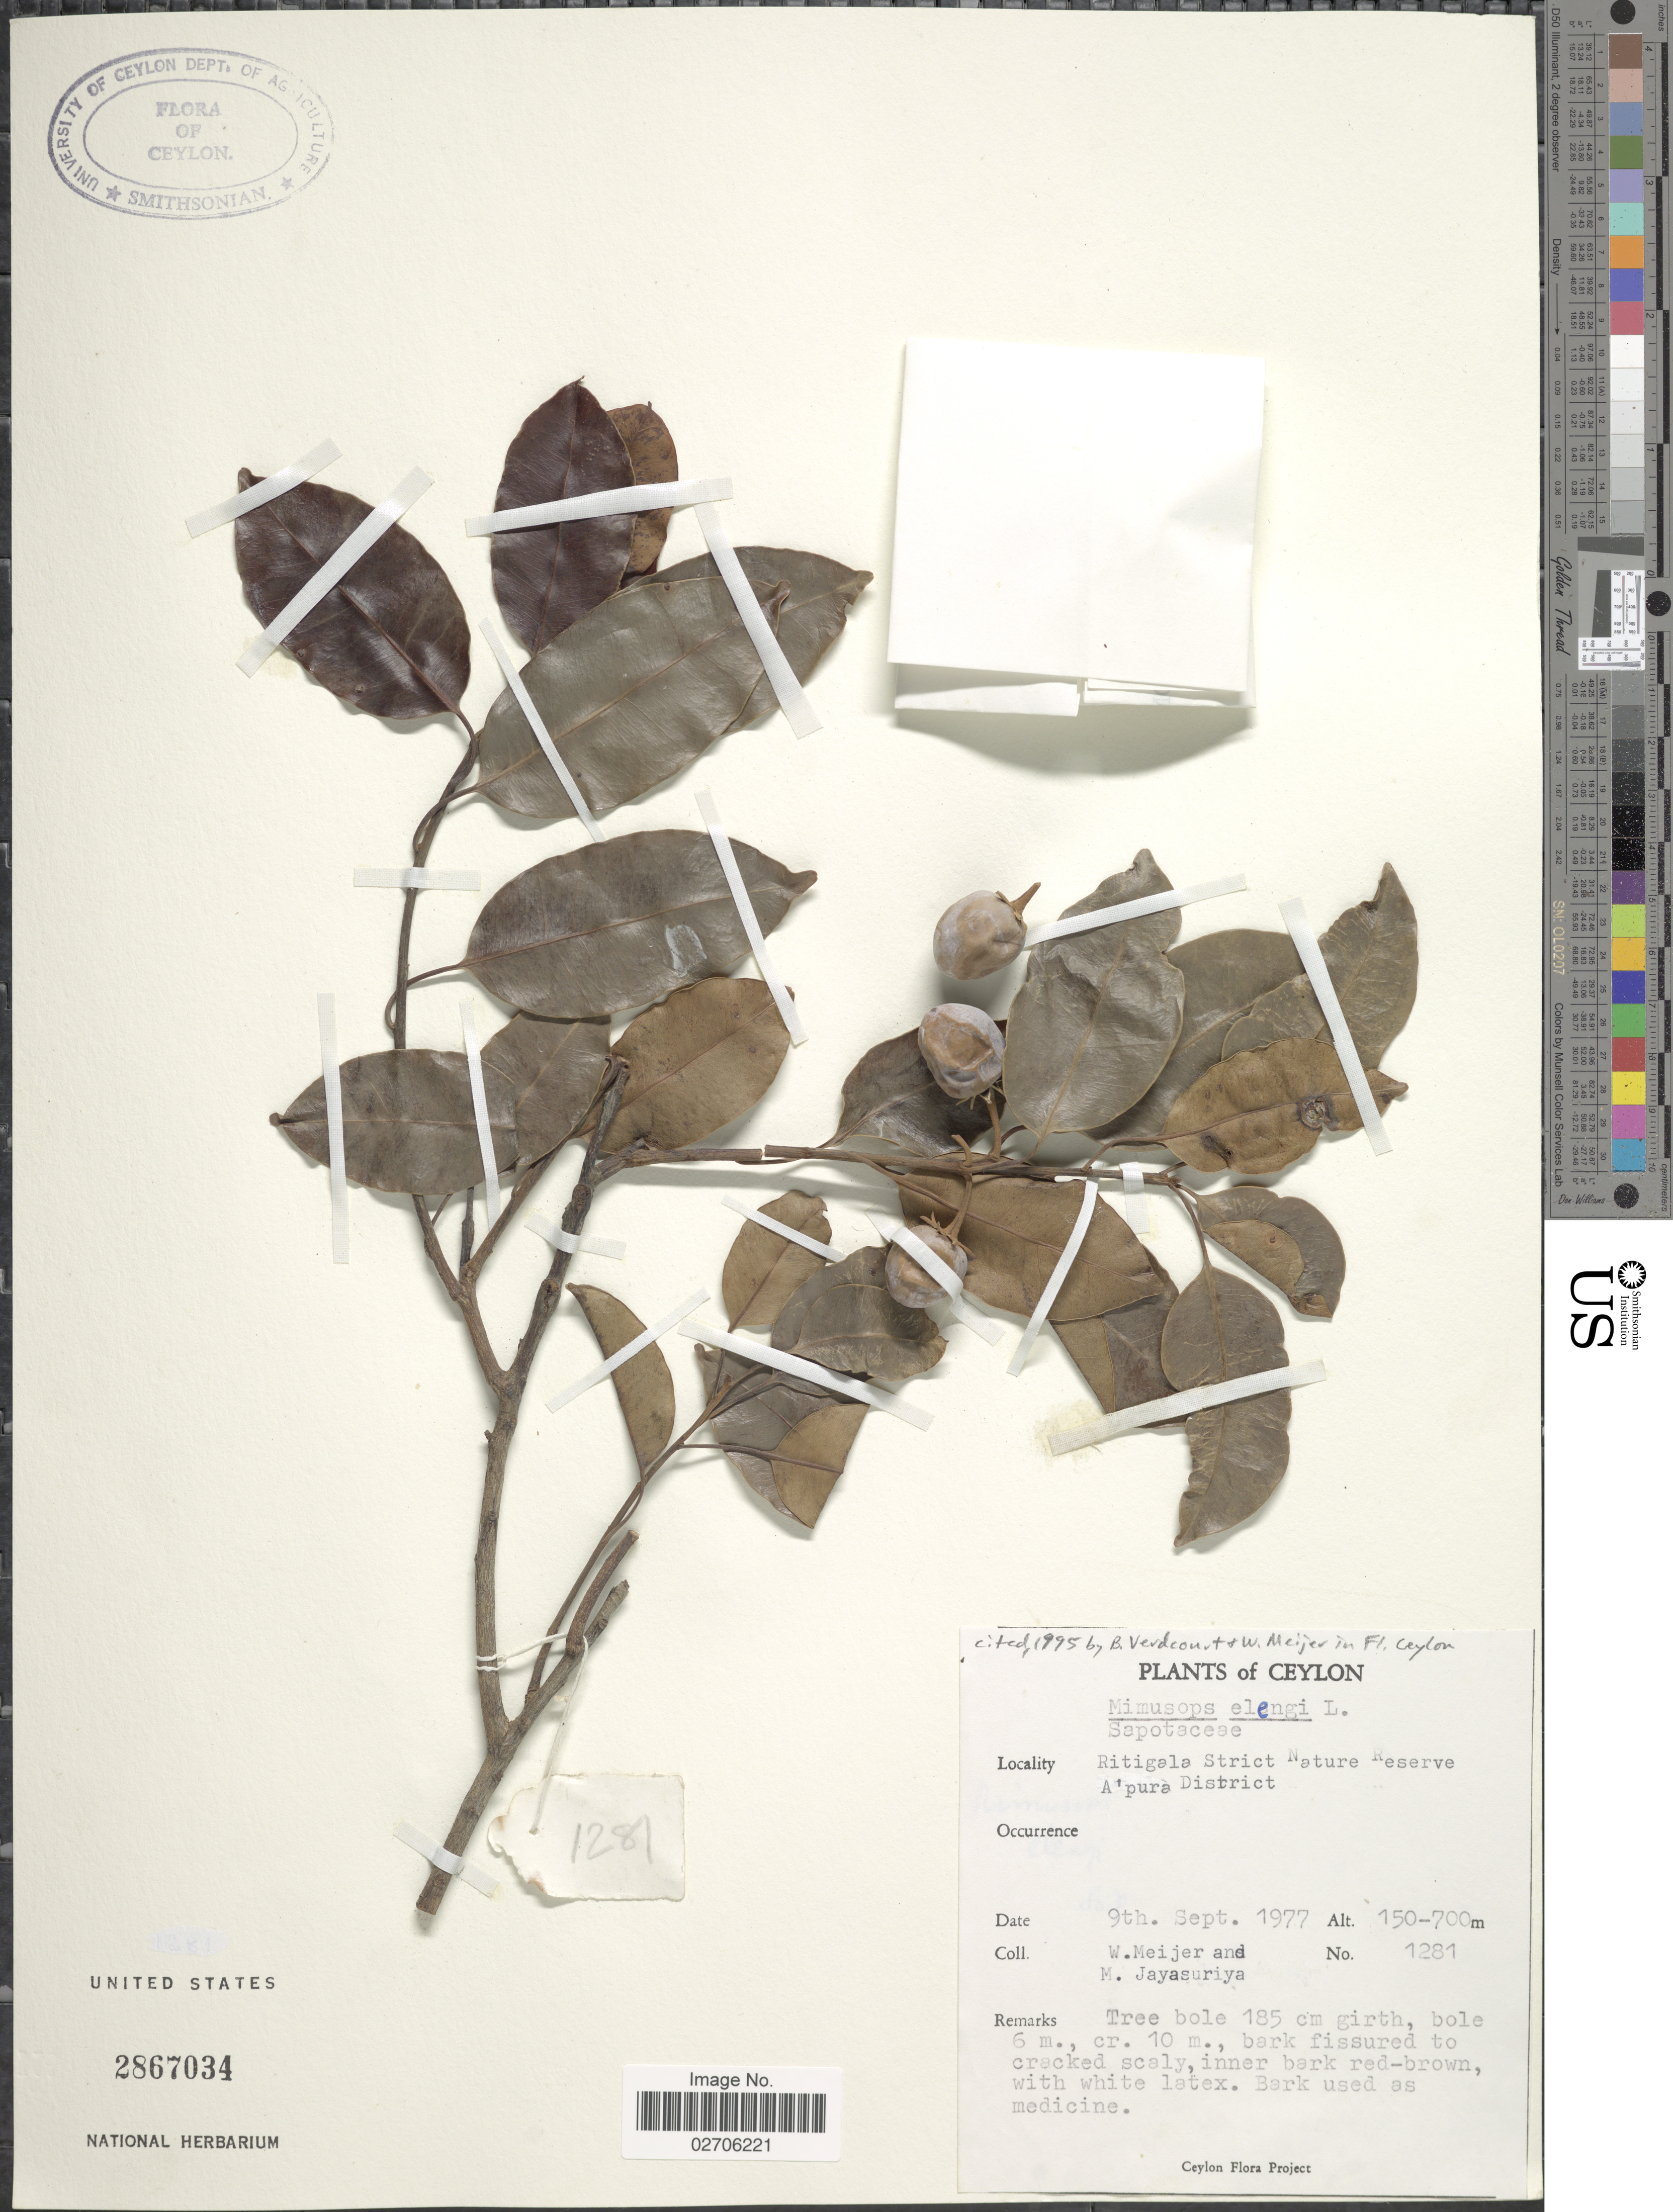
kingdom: Plantae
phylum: Tracheophyta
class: Magnoliopsida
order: Ericales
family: Sapotaceae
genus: Mimusops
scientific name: Mimusops djave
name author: Engl.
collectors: W. Meijer & M. Jayasuriya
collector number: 1281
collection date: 1977-09-09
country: Sri Lanka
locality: Ceylon. Ritigala Strict Nature Reserve A'pura District.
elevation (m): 150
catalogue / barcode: US 2867034